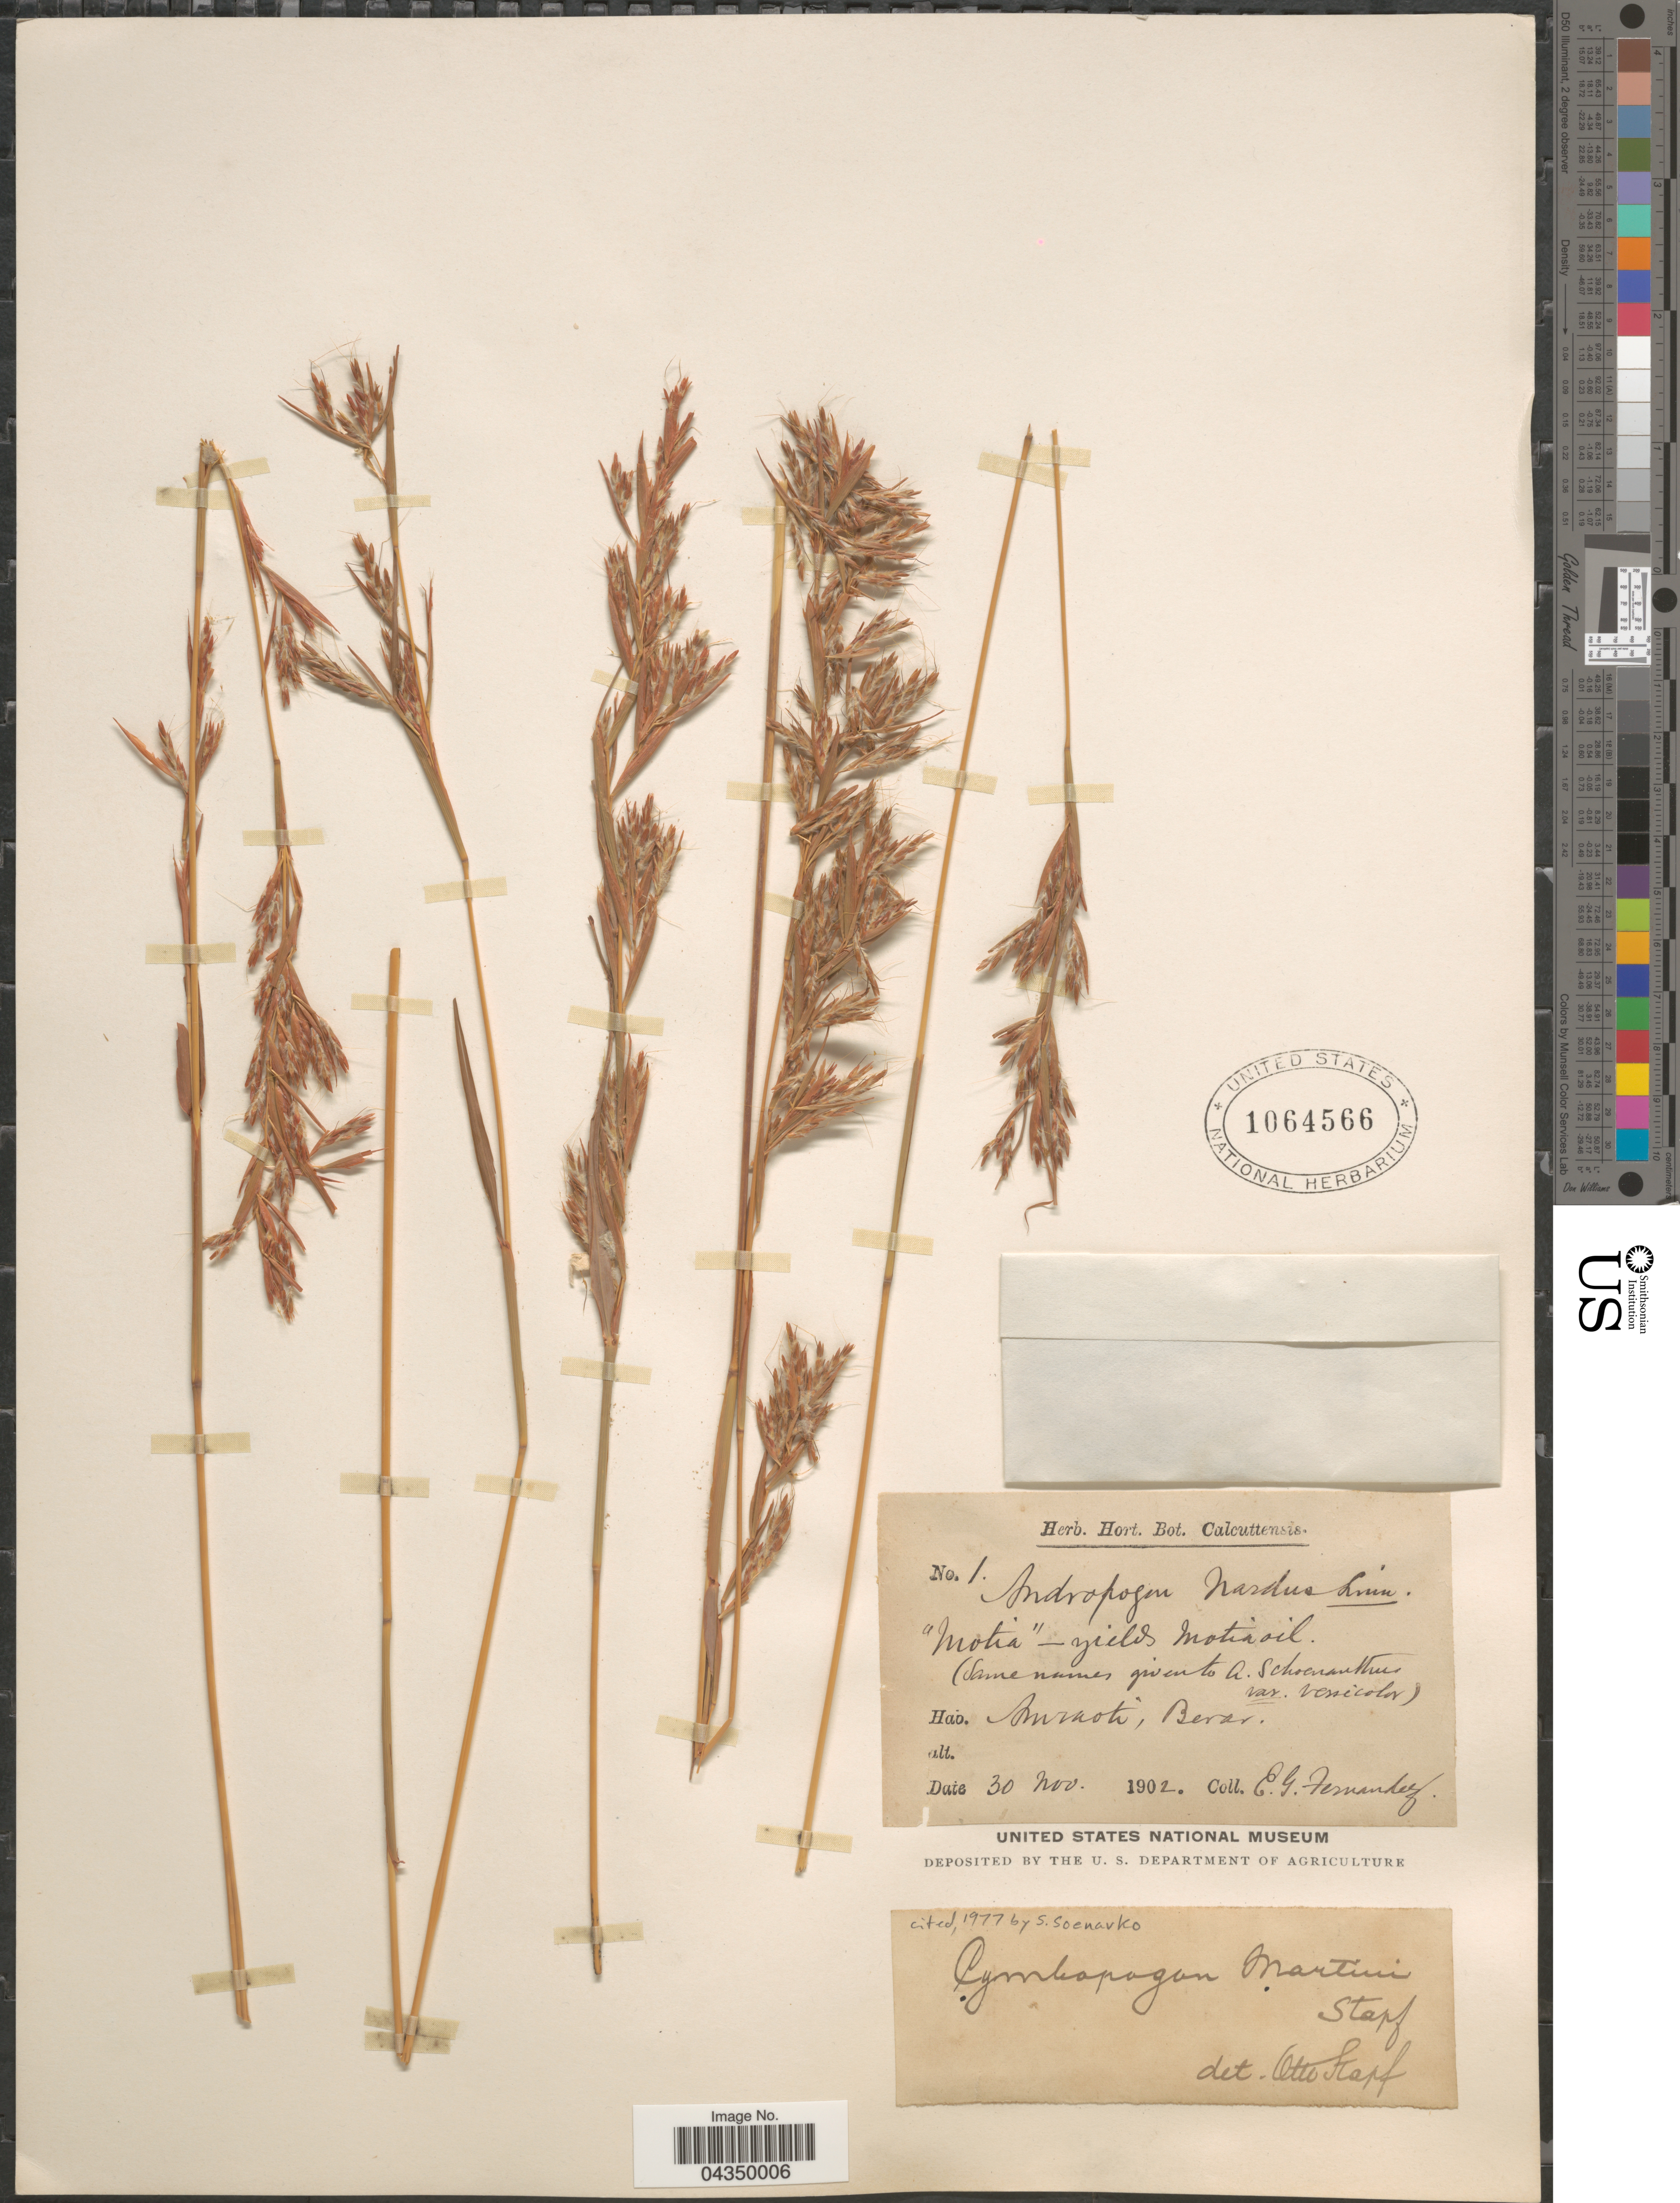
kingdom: Plantae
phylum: Tracheophyta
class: Liliopsida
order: Poales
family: Poaceae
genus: Cymbopogon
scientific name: Cymbopogon martini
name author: (Roxb.) Stapf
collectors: E. Fernandez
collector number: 1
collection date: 1902-11-30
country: India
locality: Amraoti, Berar.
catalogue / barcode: US 1064566